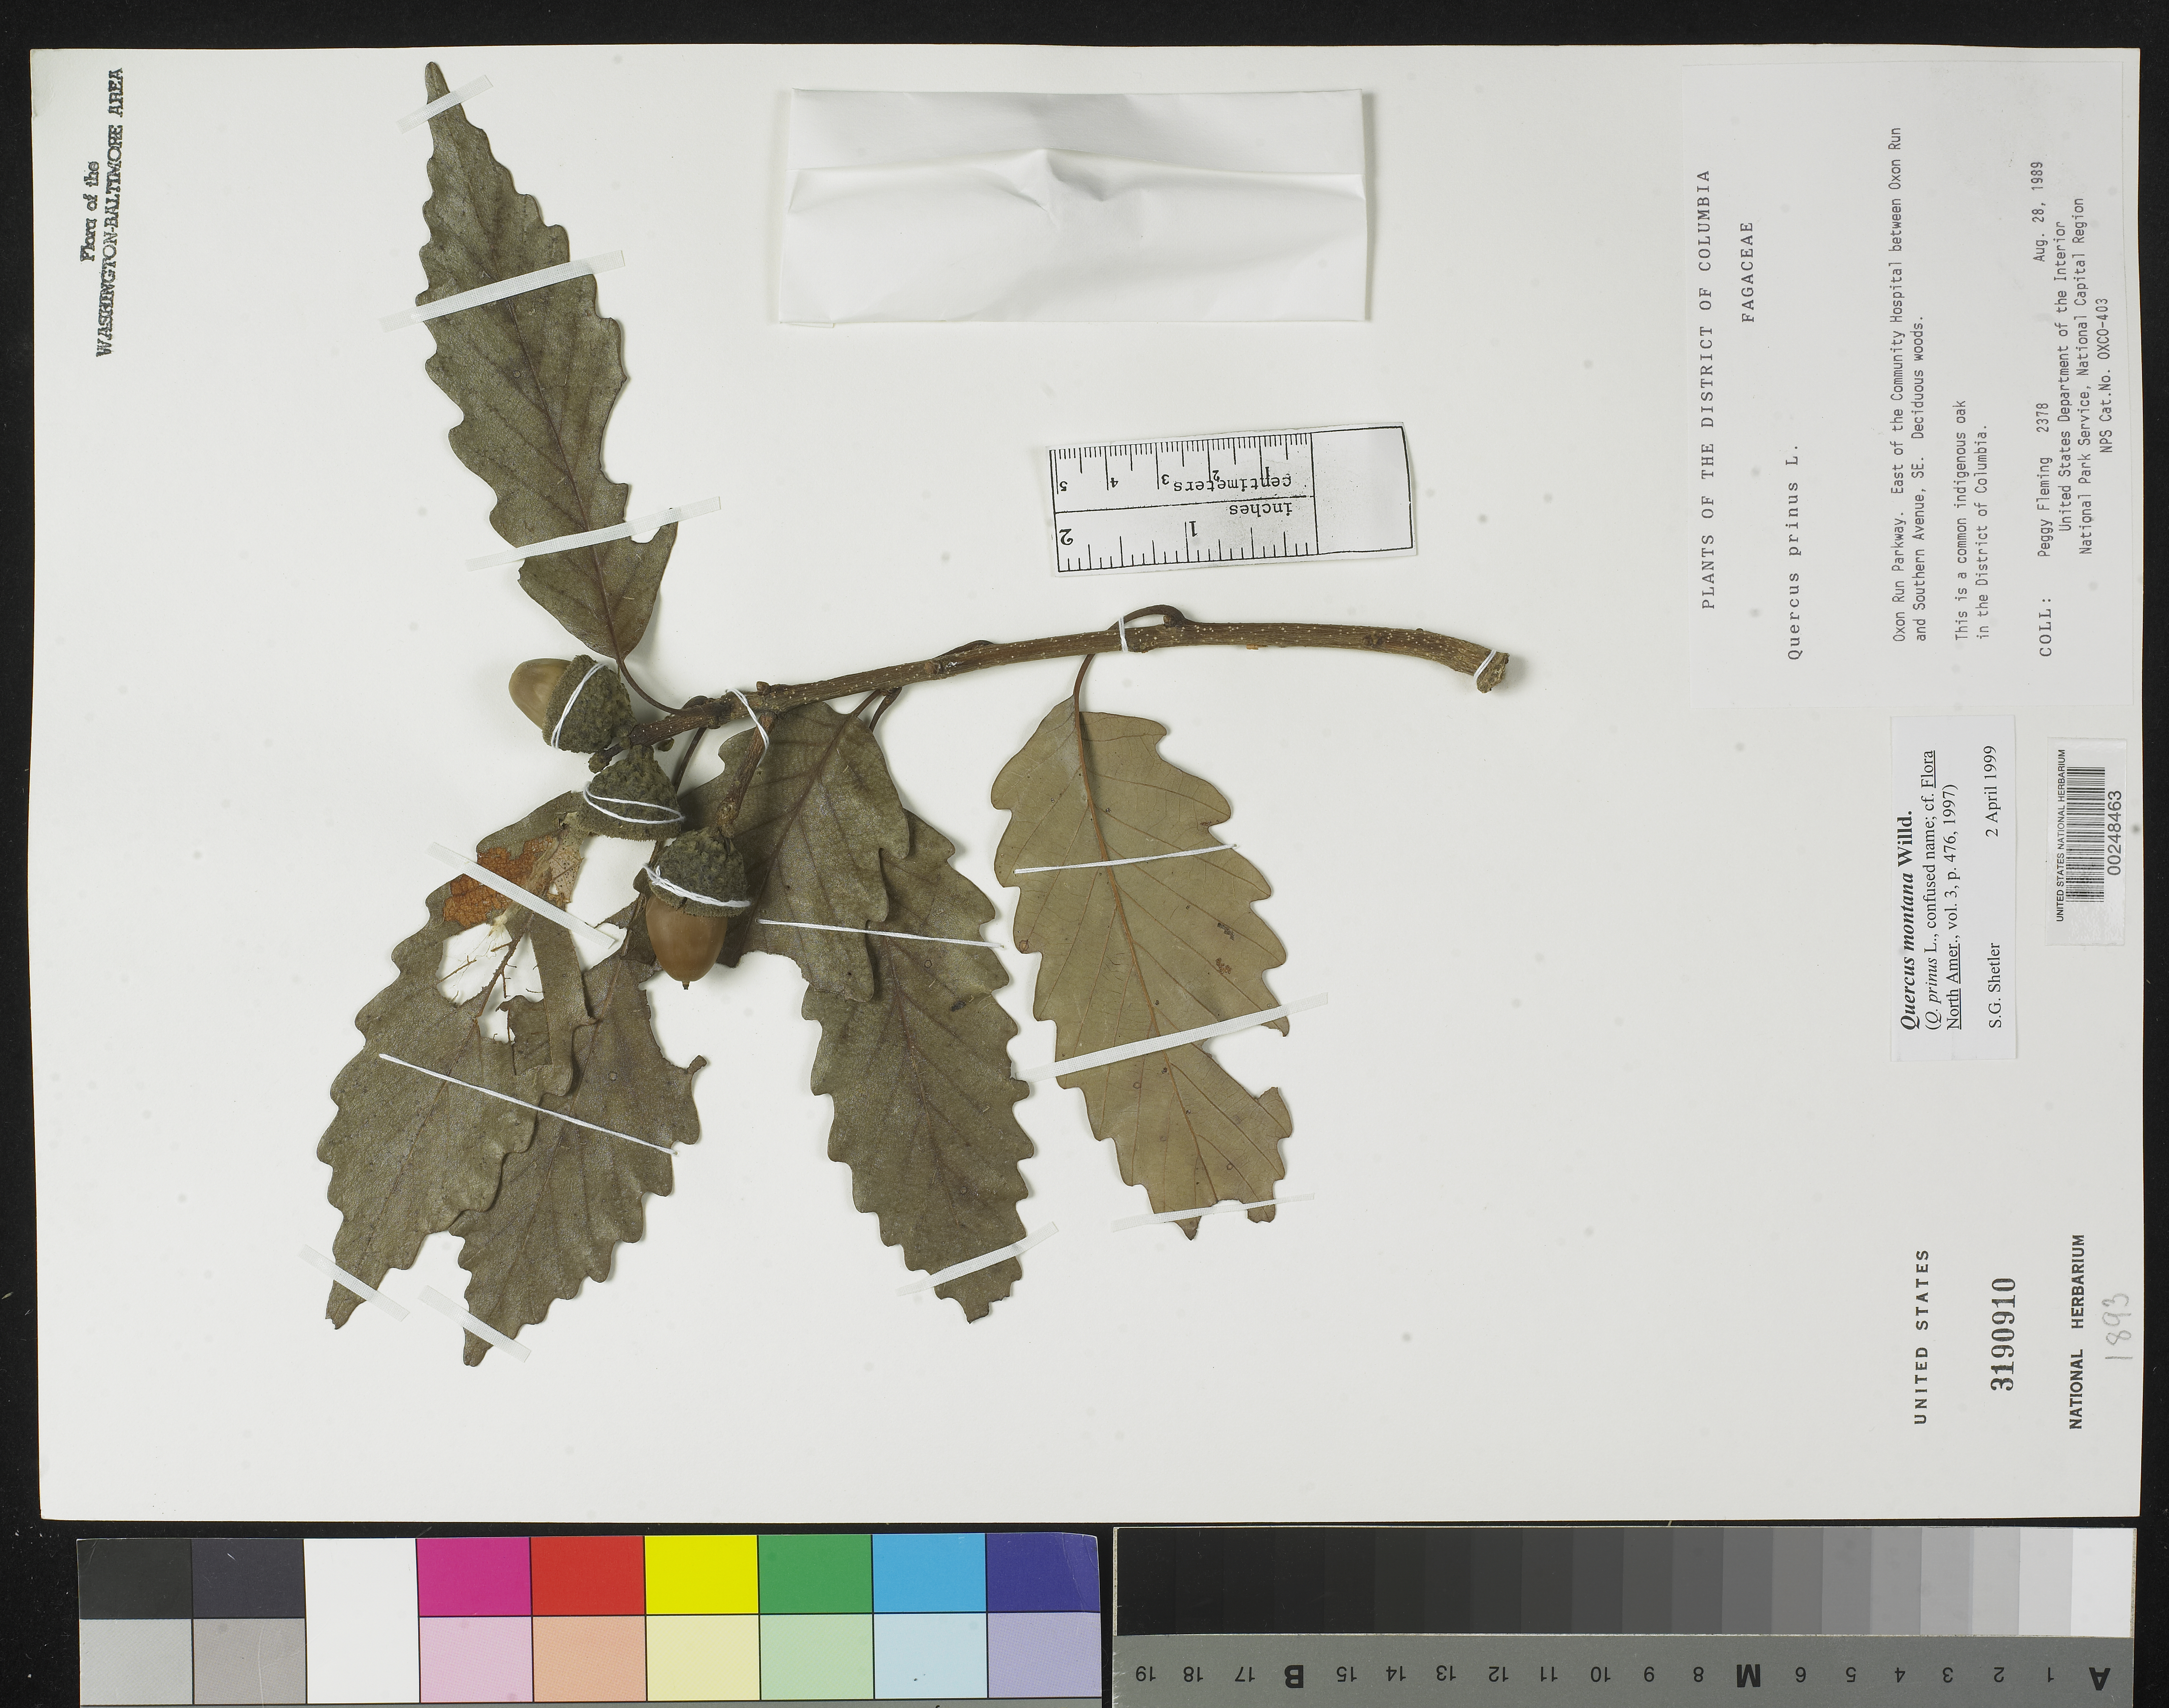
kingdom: Plantae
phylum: Tracheophyta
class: Magnoliopsida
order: Fagales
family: Fagaceae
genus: Quercus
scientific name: Quercus montana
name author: Willd.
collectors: P. Fleming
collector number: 2378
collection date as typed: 28 Aug 1989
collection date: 1989-08-28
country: United States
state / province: District of Columbia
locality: Oxon Run Parkway, E of the Community Hospital between Oxon Run and Southern Ave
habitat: Deciduous woods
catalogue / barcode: US 3190910